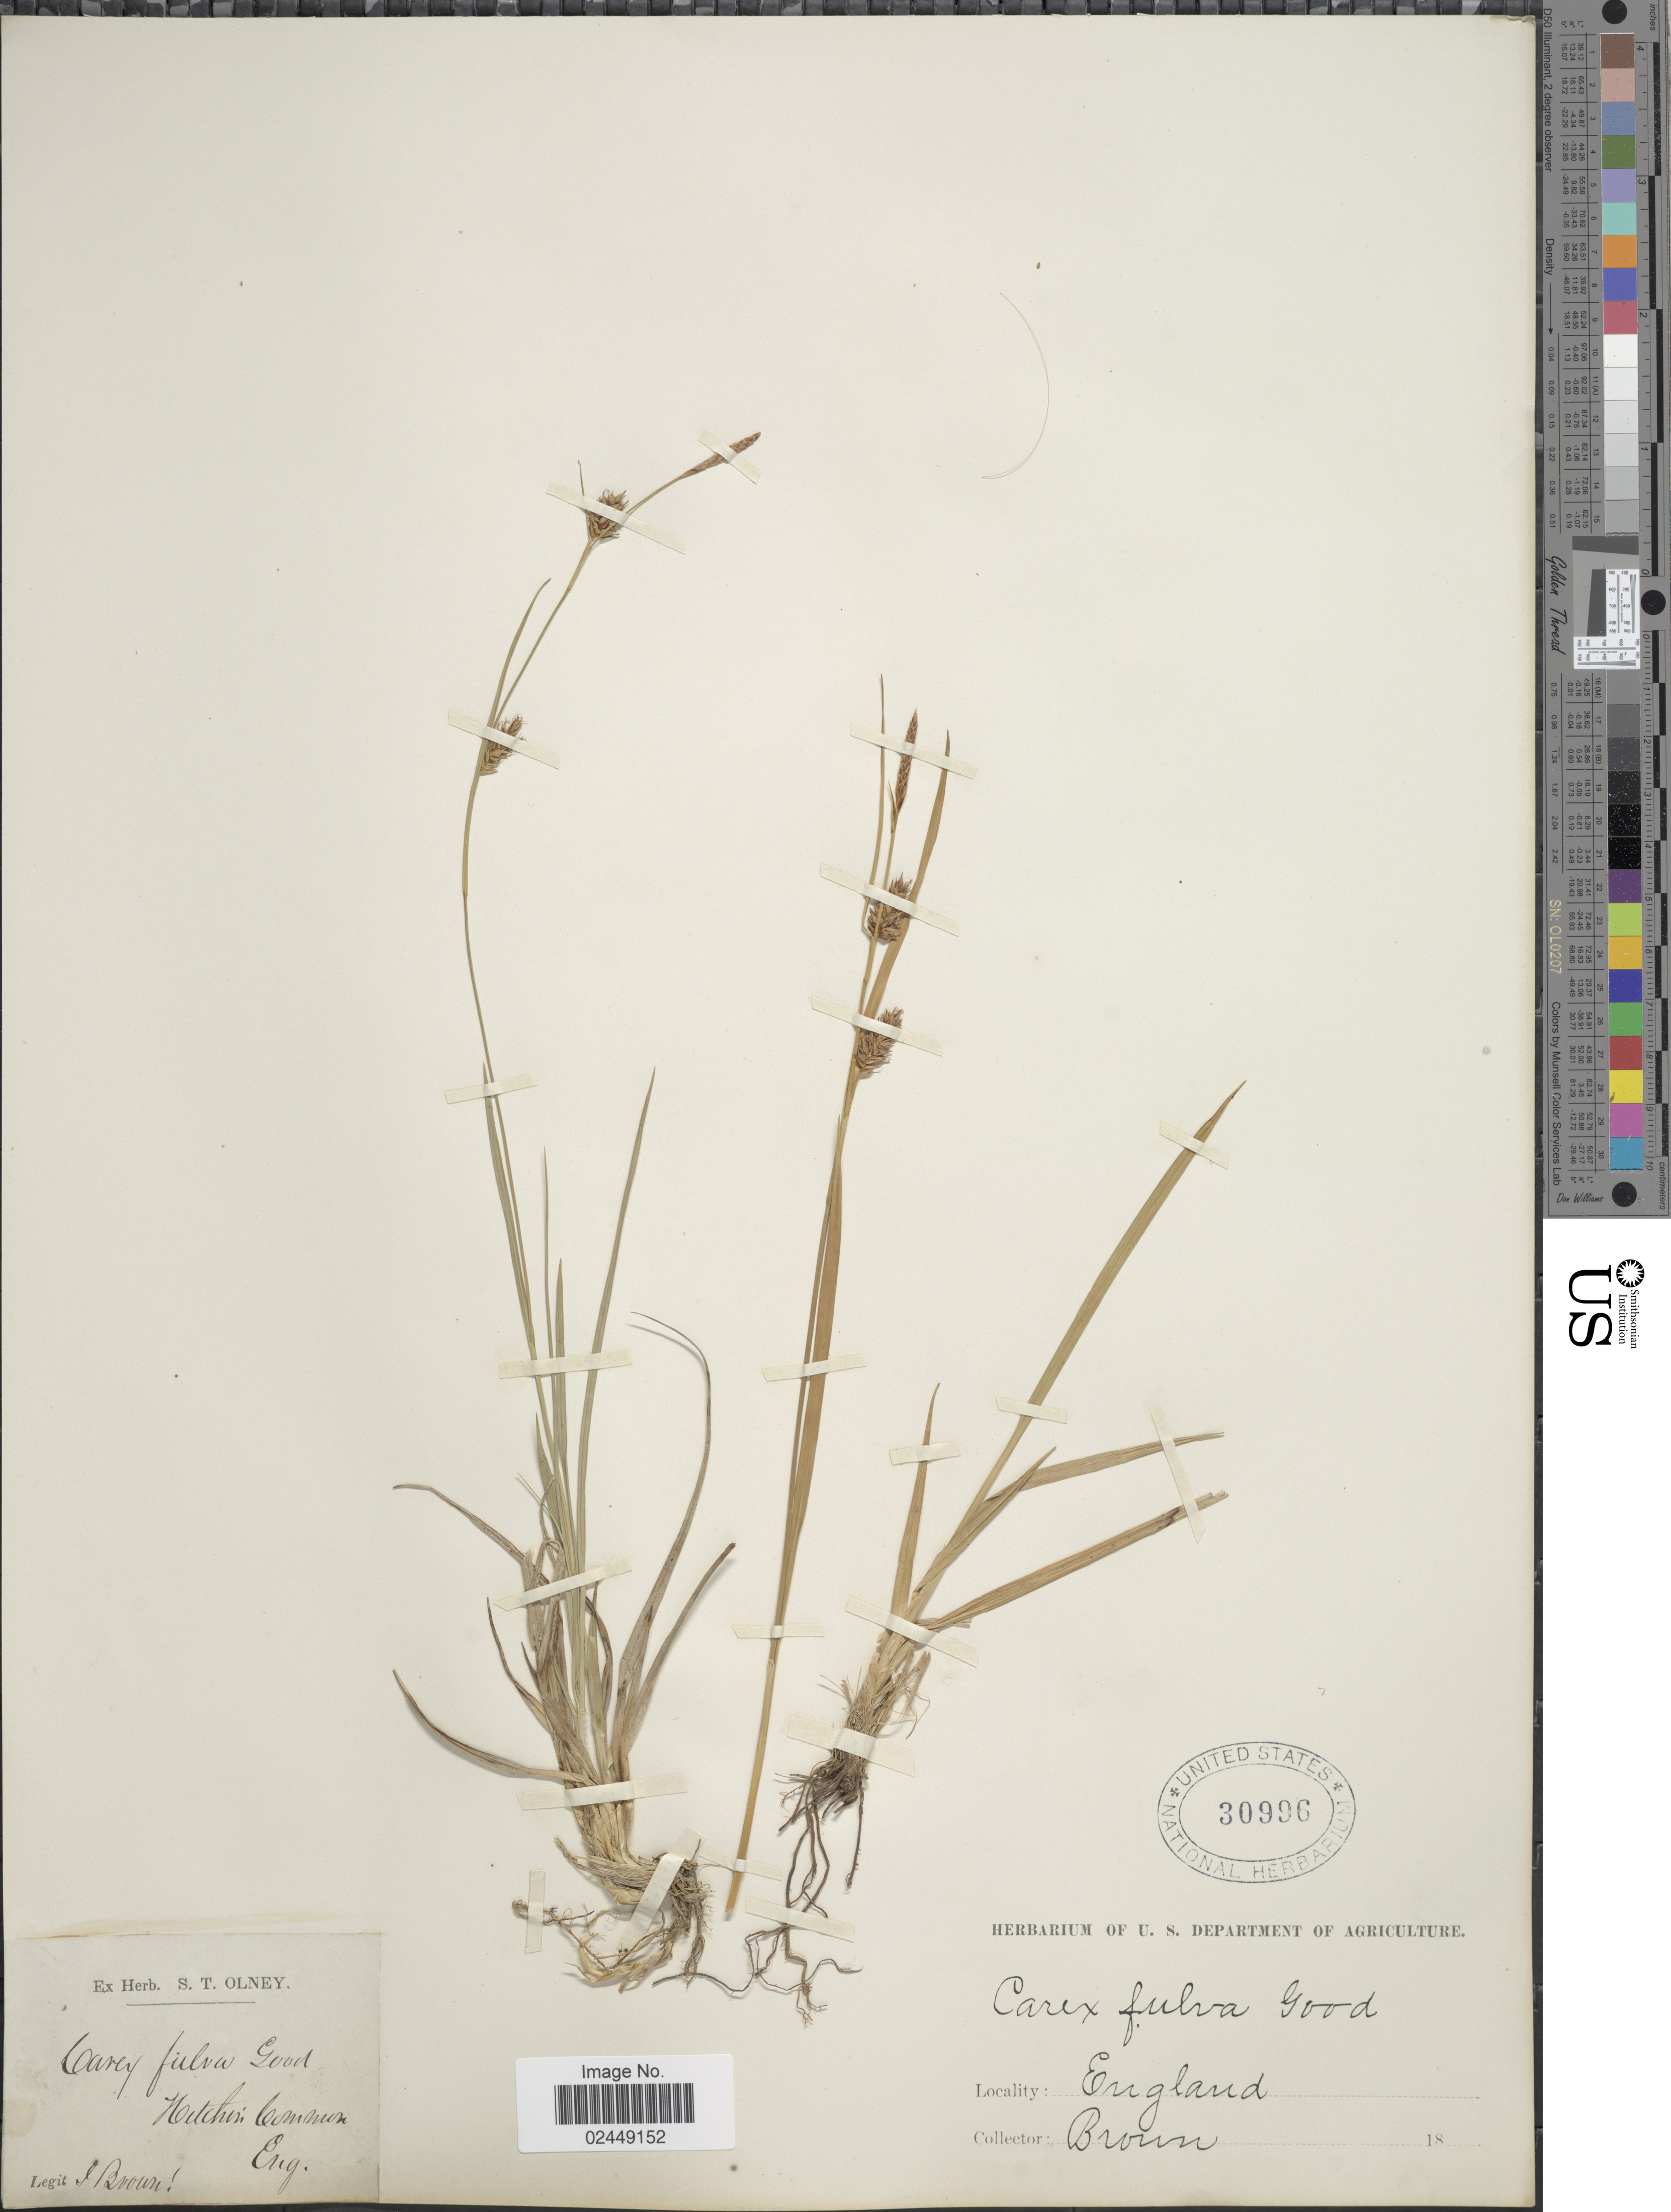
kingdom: Plantae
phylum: Tracheophyta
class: Liliopsida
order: Poales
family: Cyperaceae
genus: Carex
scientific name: Carex x fulva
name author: Gooden.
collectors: J. Brown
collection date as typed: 18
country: United Kingdom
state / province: England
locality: Mitcham Common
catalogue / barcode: US 30996